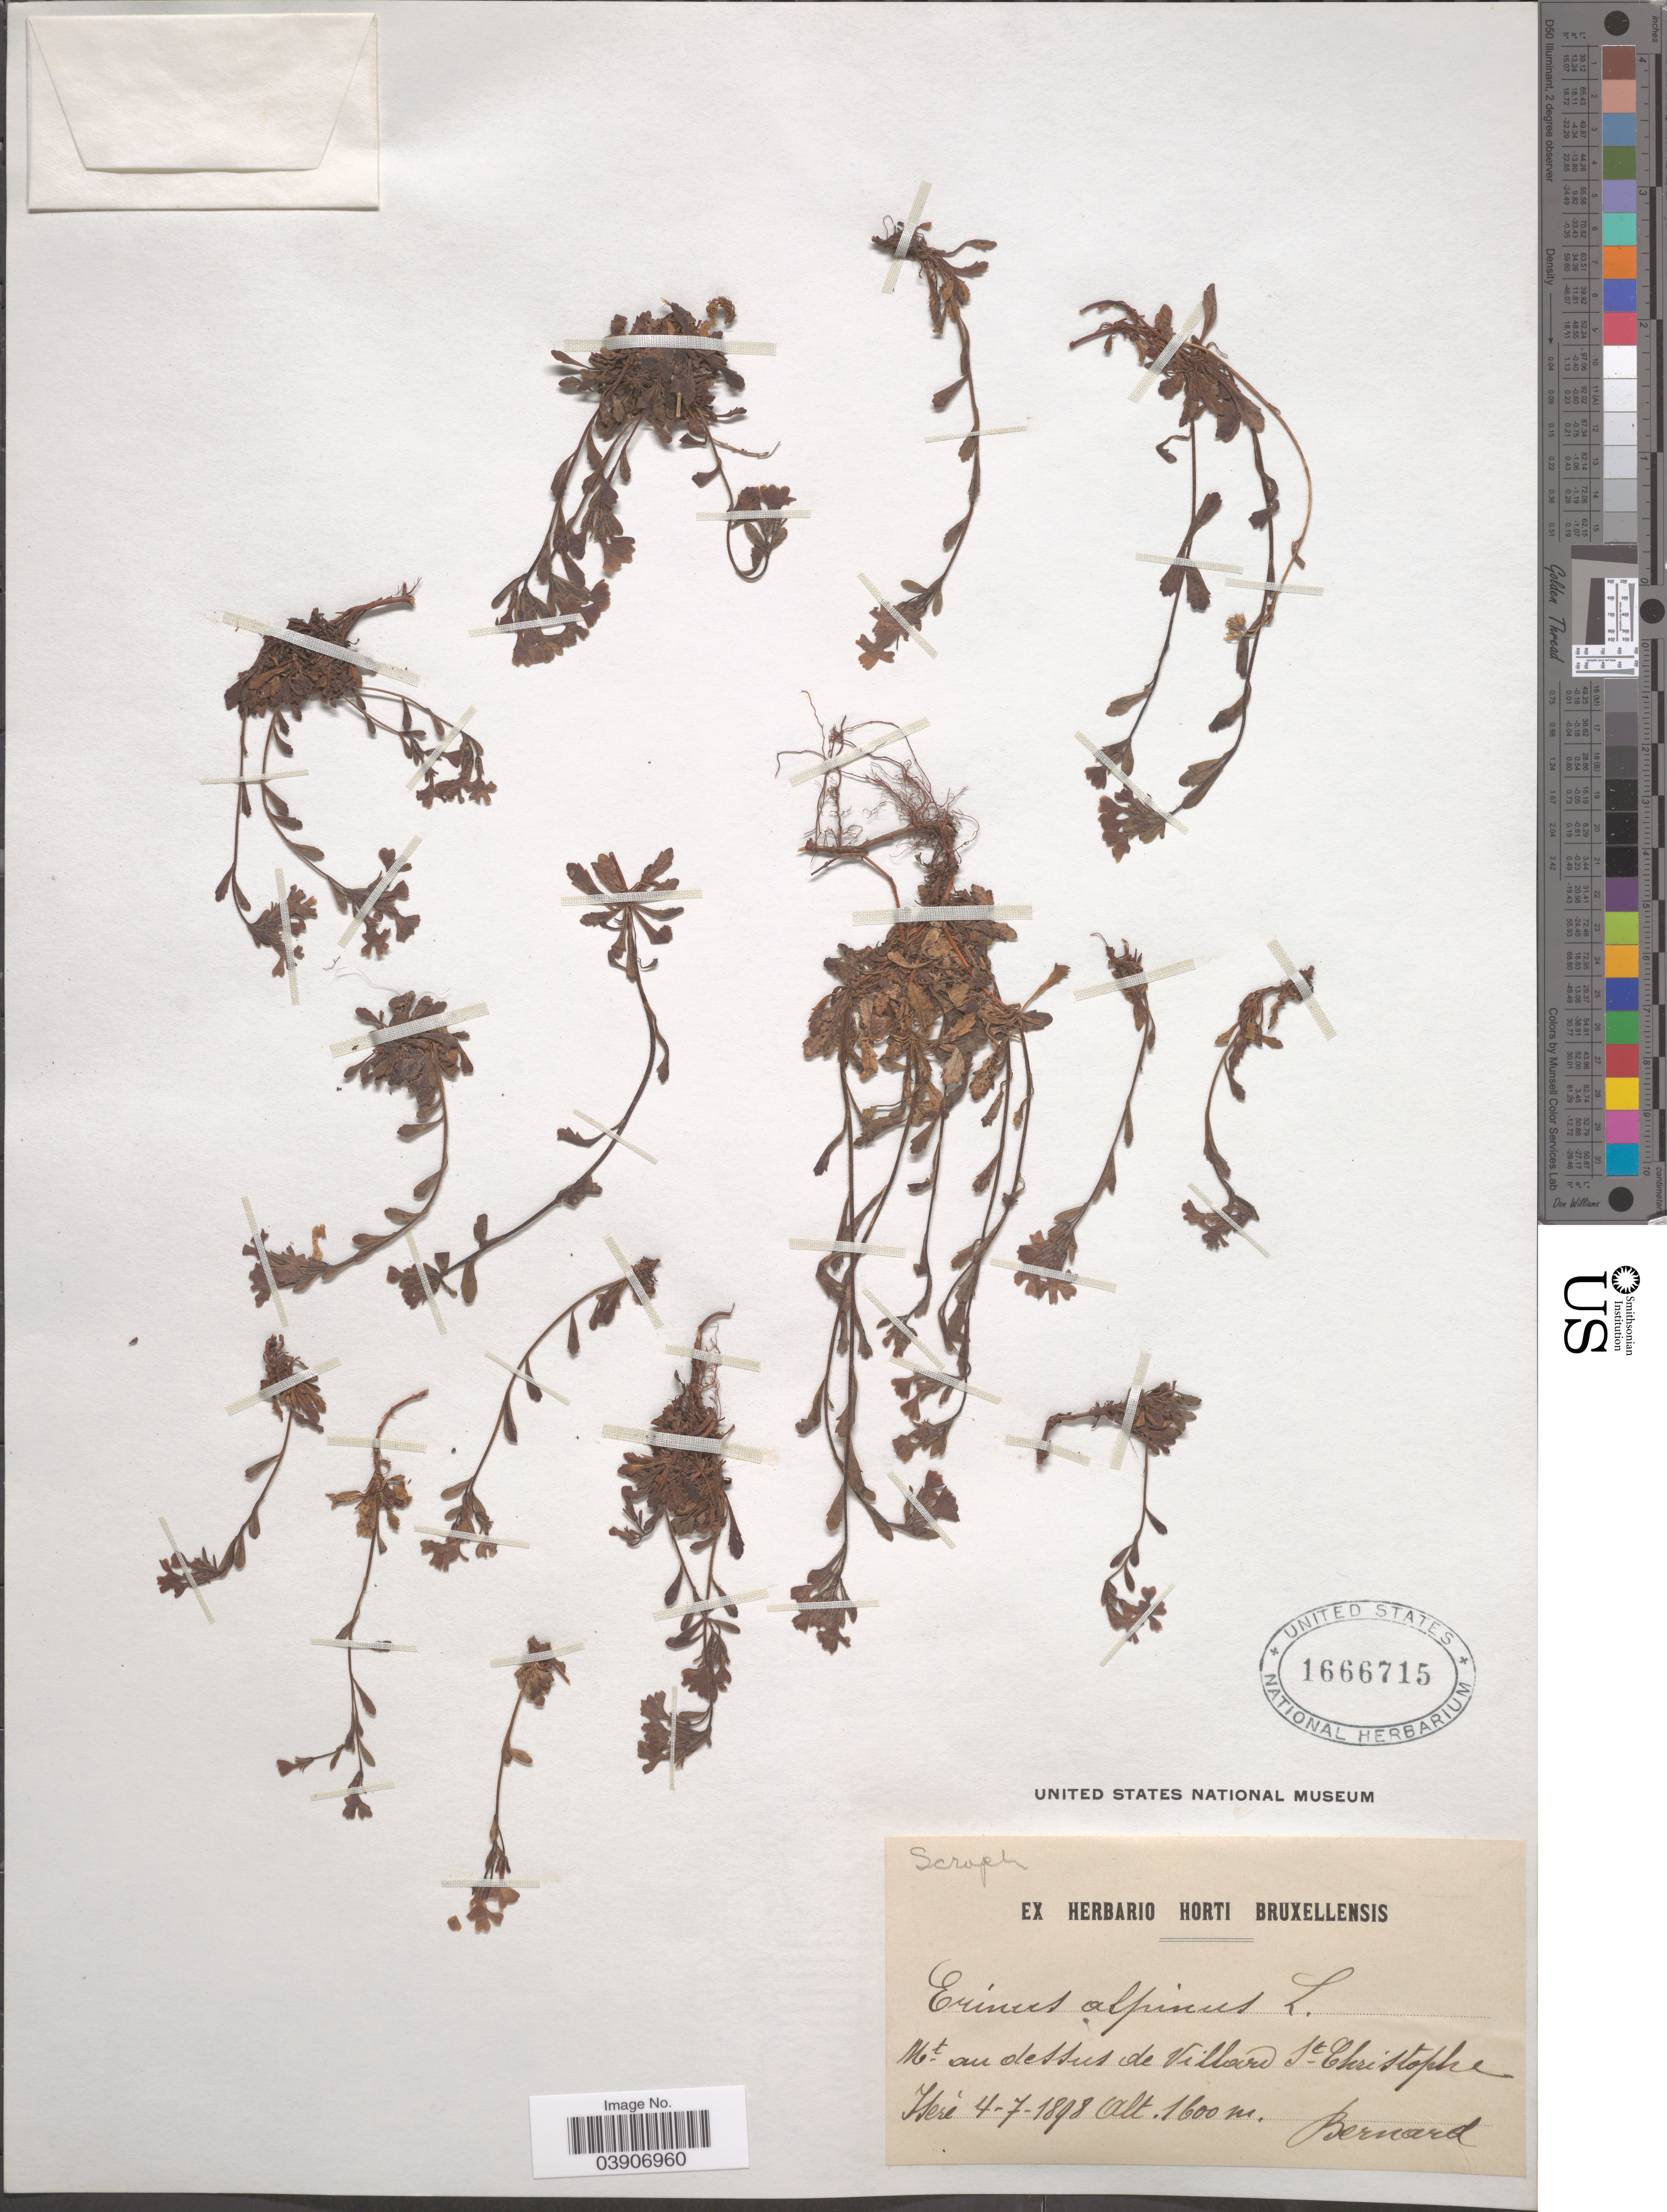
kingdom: Plantae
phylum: Tracheophyta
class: Magnoliopsida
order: Lamiales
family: Plantaginaceae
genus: Erinus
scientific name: Erinus alpinus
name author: L.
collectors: -. Bernard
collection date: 1898-07-04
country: France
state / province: Auvergne-Rhône-Alpes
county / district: Isère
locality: Mt. au dessus de Villard St. Christophe Isere.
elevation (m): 1600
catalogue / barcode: US 1666715